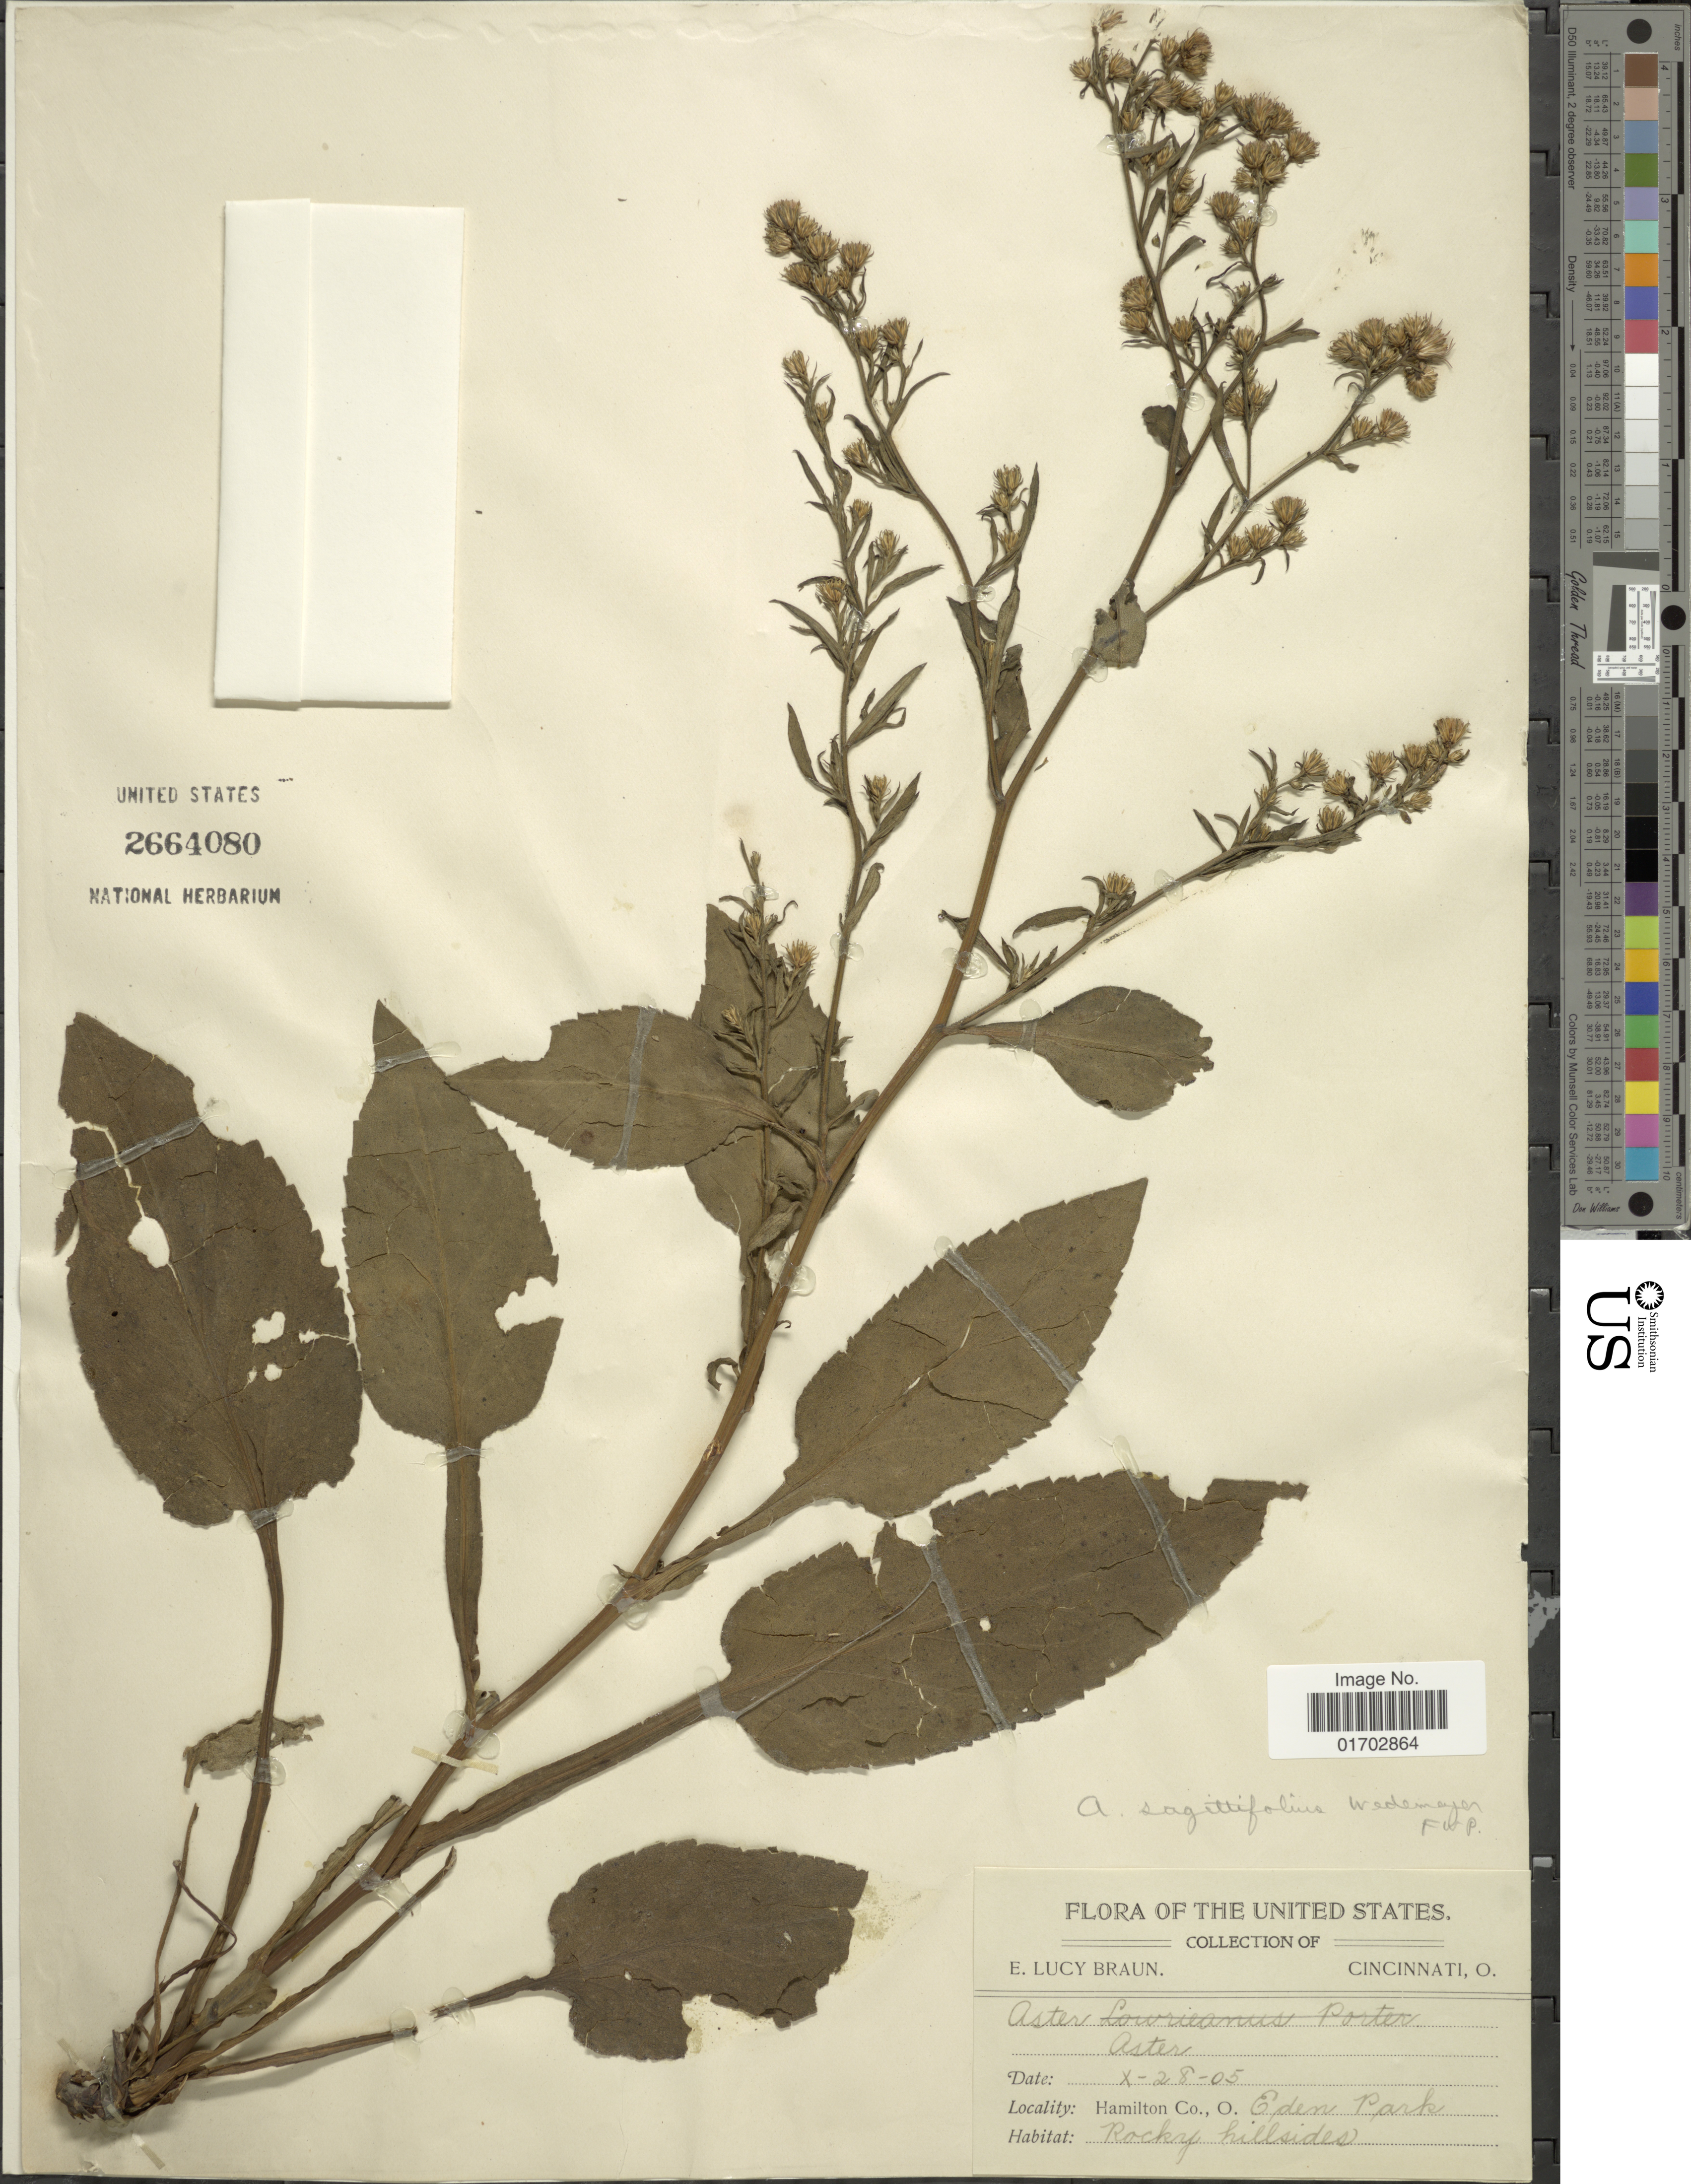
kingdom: Plantae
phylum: Tracheophyta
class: Magnoliopsida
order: Asterales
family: Asteraceae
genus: Symphyotrichum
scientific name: Symphyotrichum sagittifolium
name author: (Wedem. ex Willd.) G.L. Nesom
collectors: E. L. Braun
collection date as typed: Transcribed d/m/y: 28/10/5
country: United States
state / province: Ohio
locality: The United States, Hamilton Co., Eden Park.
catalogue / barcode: US 2664080